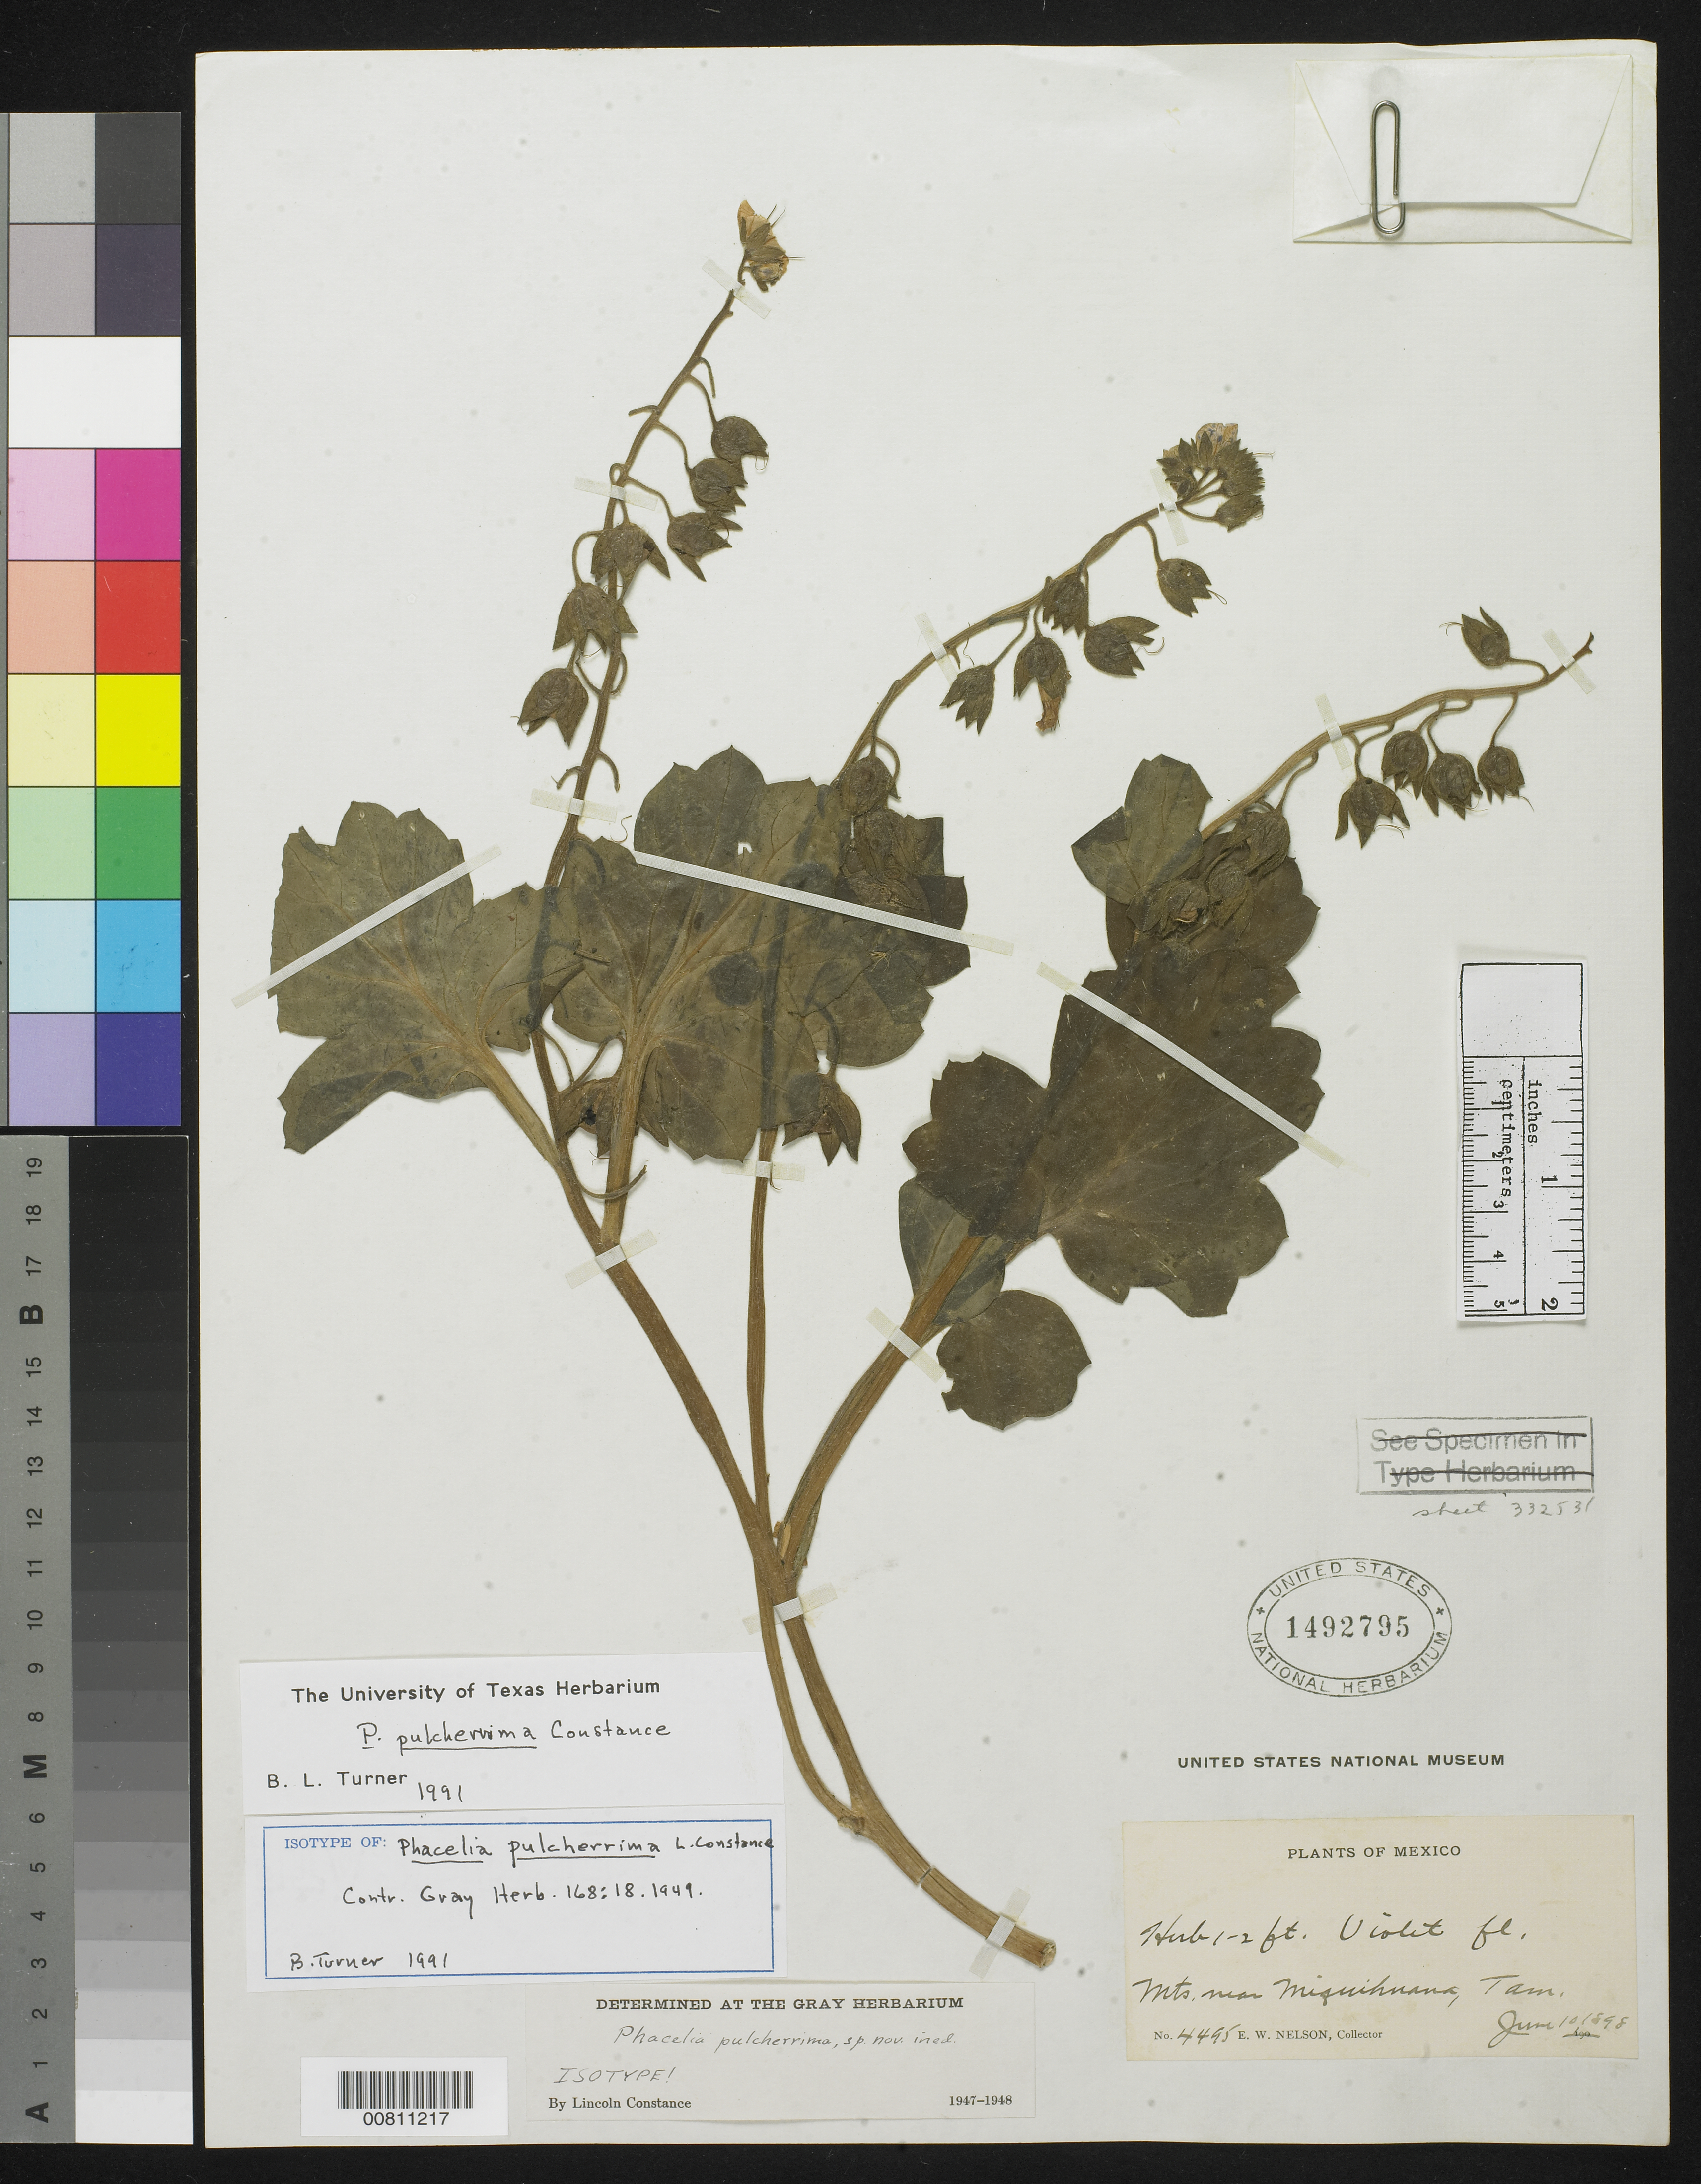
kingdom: Plantae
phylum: Tracheophyta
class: Magnoliopsida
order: Boraginales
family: Hydrophyllaceae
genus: Phacelia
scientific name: Phacelia pulcherrima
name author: Constance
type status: Isotype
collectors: E. W. Nelson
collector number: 4495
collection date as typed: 10 Jun 1898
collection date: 1898-06-10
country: Mexico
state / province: Tamaulipas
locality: Mts. Near Misuihuana, Tam.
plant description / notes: Protologue is ambiguous as to which US sheet is holotype but this sheet was clearly annotated "ISOTYPE!" and other sheet as "TYPE!" by Constance.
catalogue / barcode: US 1492795